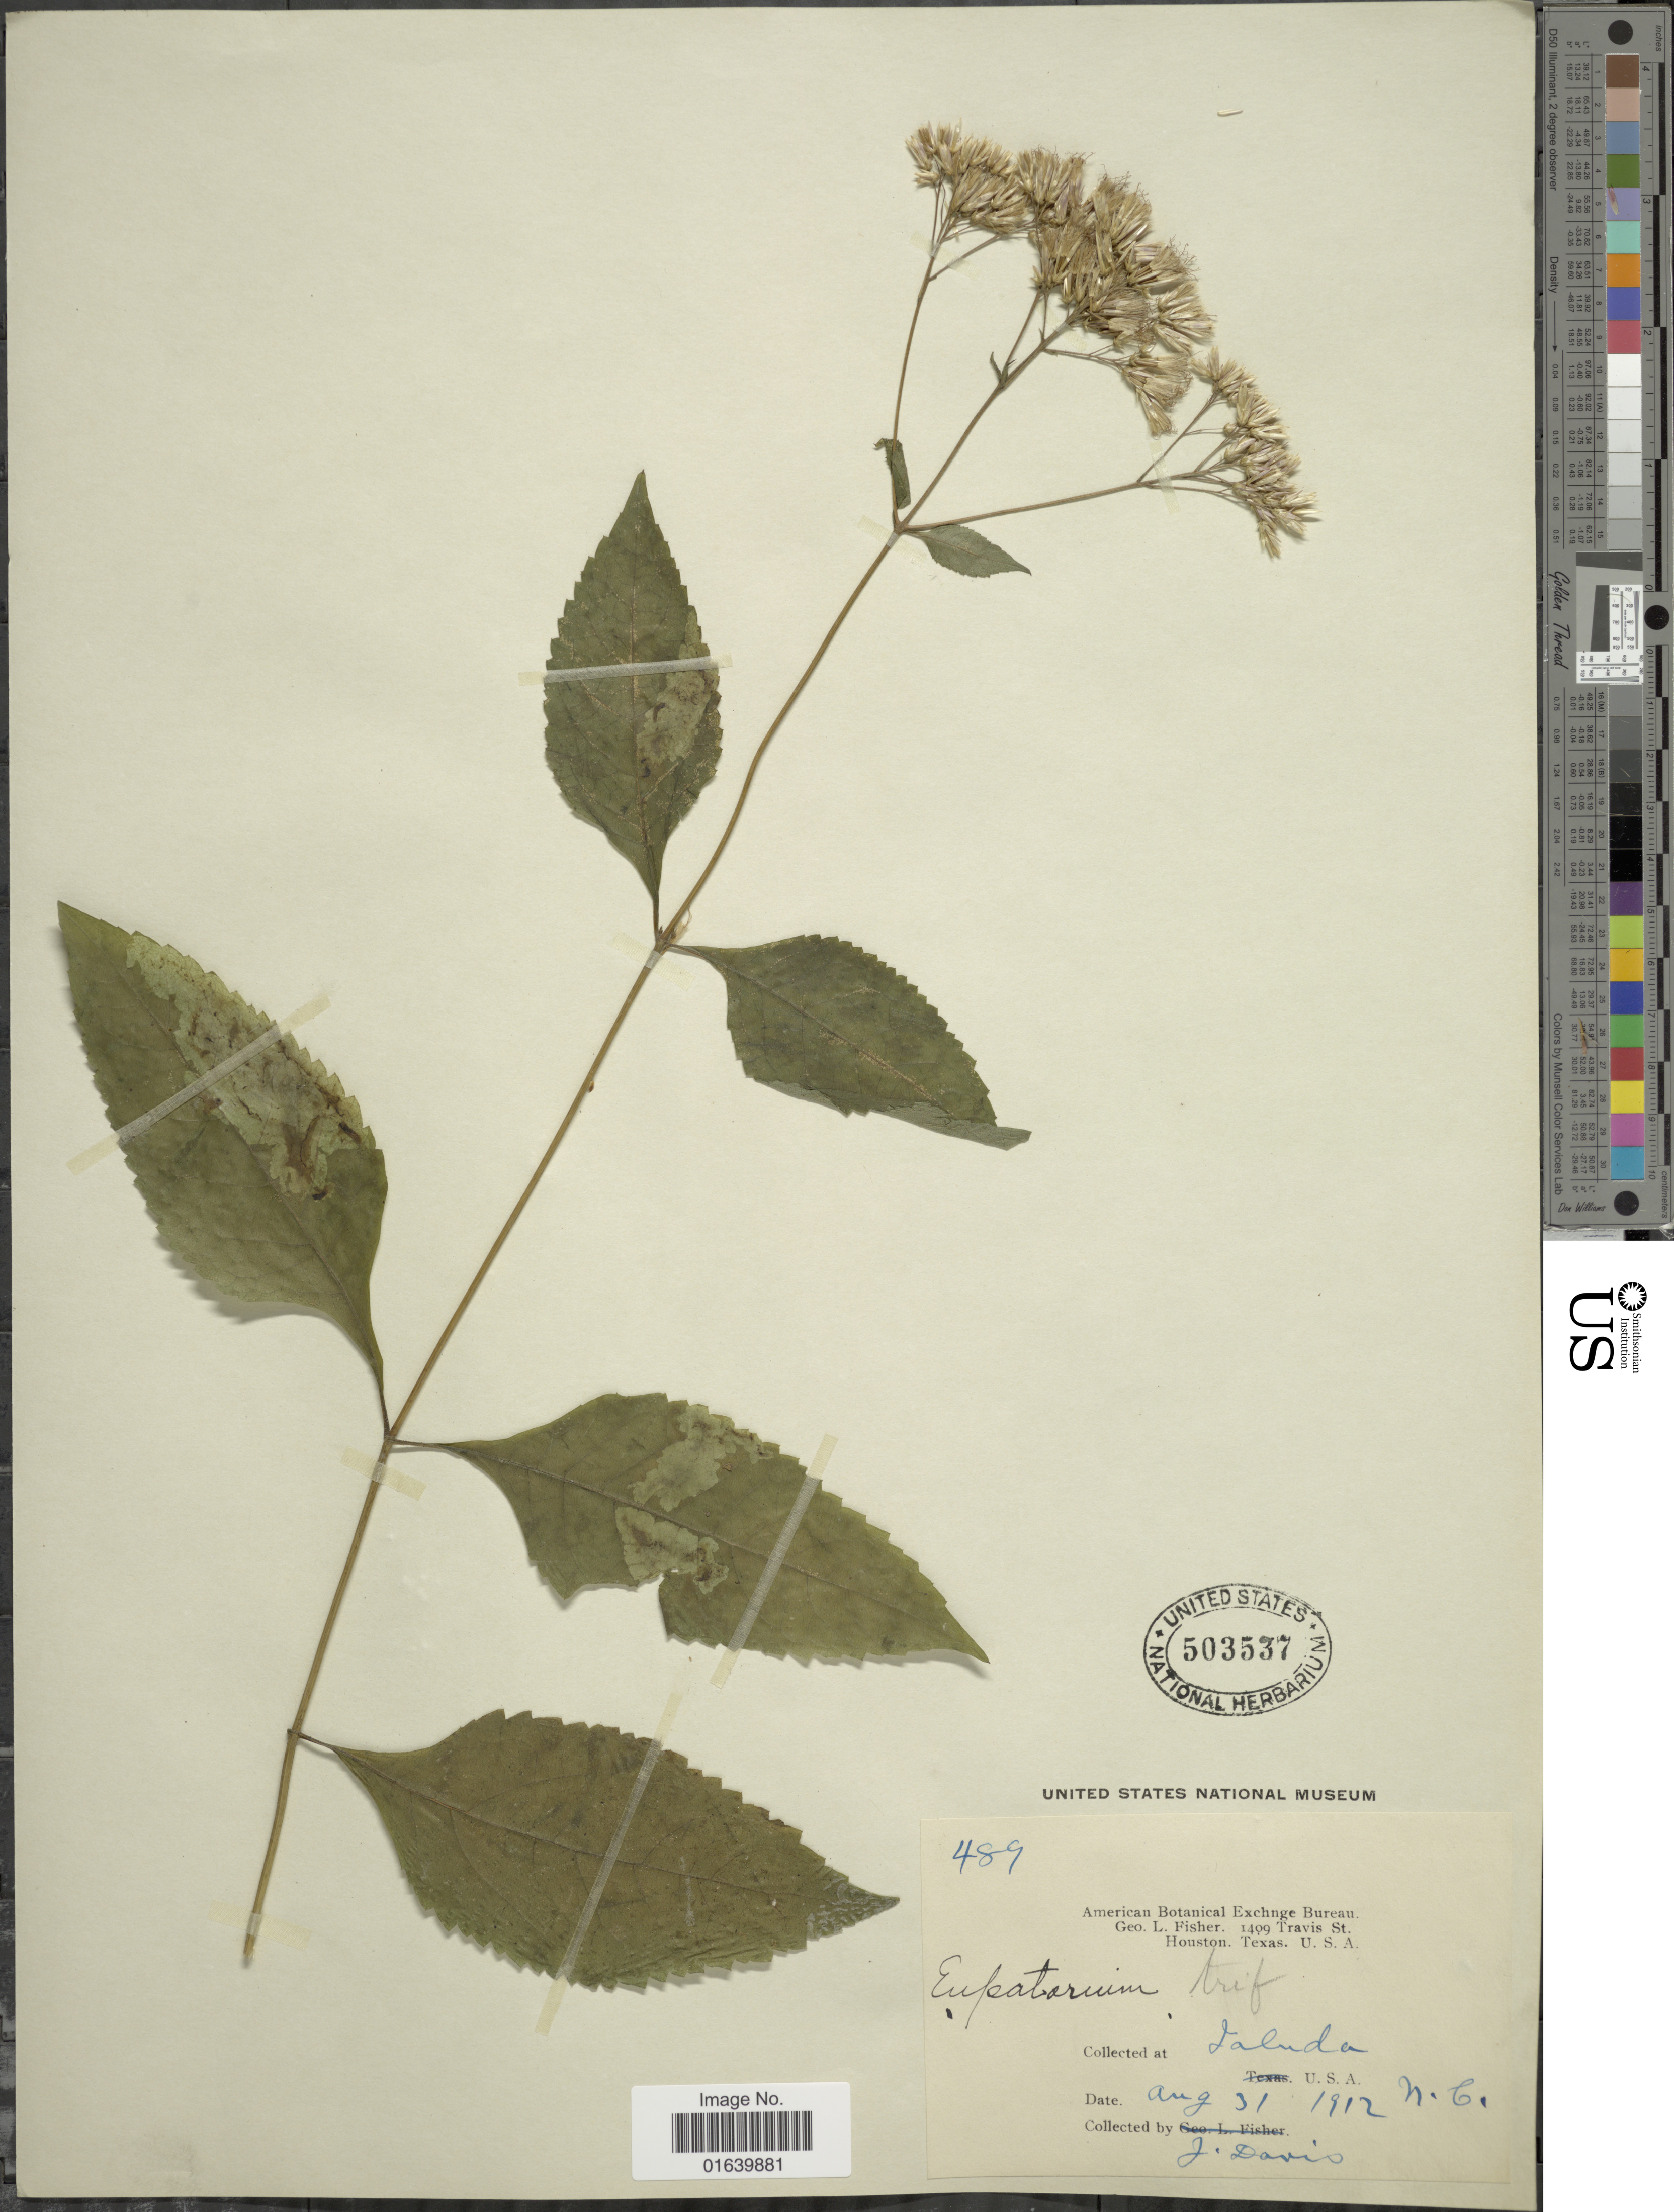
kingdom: Plantae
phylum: Tracheophyta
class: Magnoliopsida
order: Asterales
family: Asteraceae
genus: Eupatorium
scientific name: Eupatorium purpureum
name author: (L.) E.E. Lamont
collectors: J. Davis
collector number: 489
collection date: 1912-08-31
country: United States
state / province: North Carolina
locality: Jaluda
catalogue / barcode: US 503537